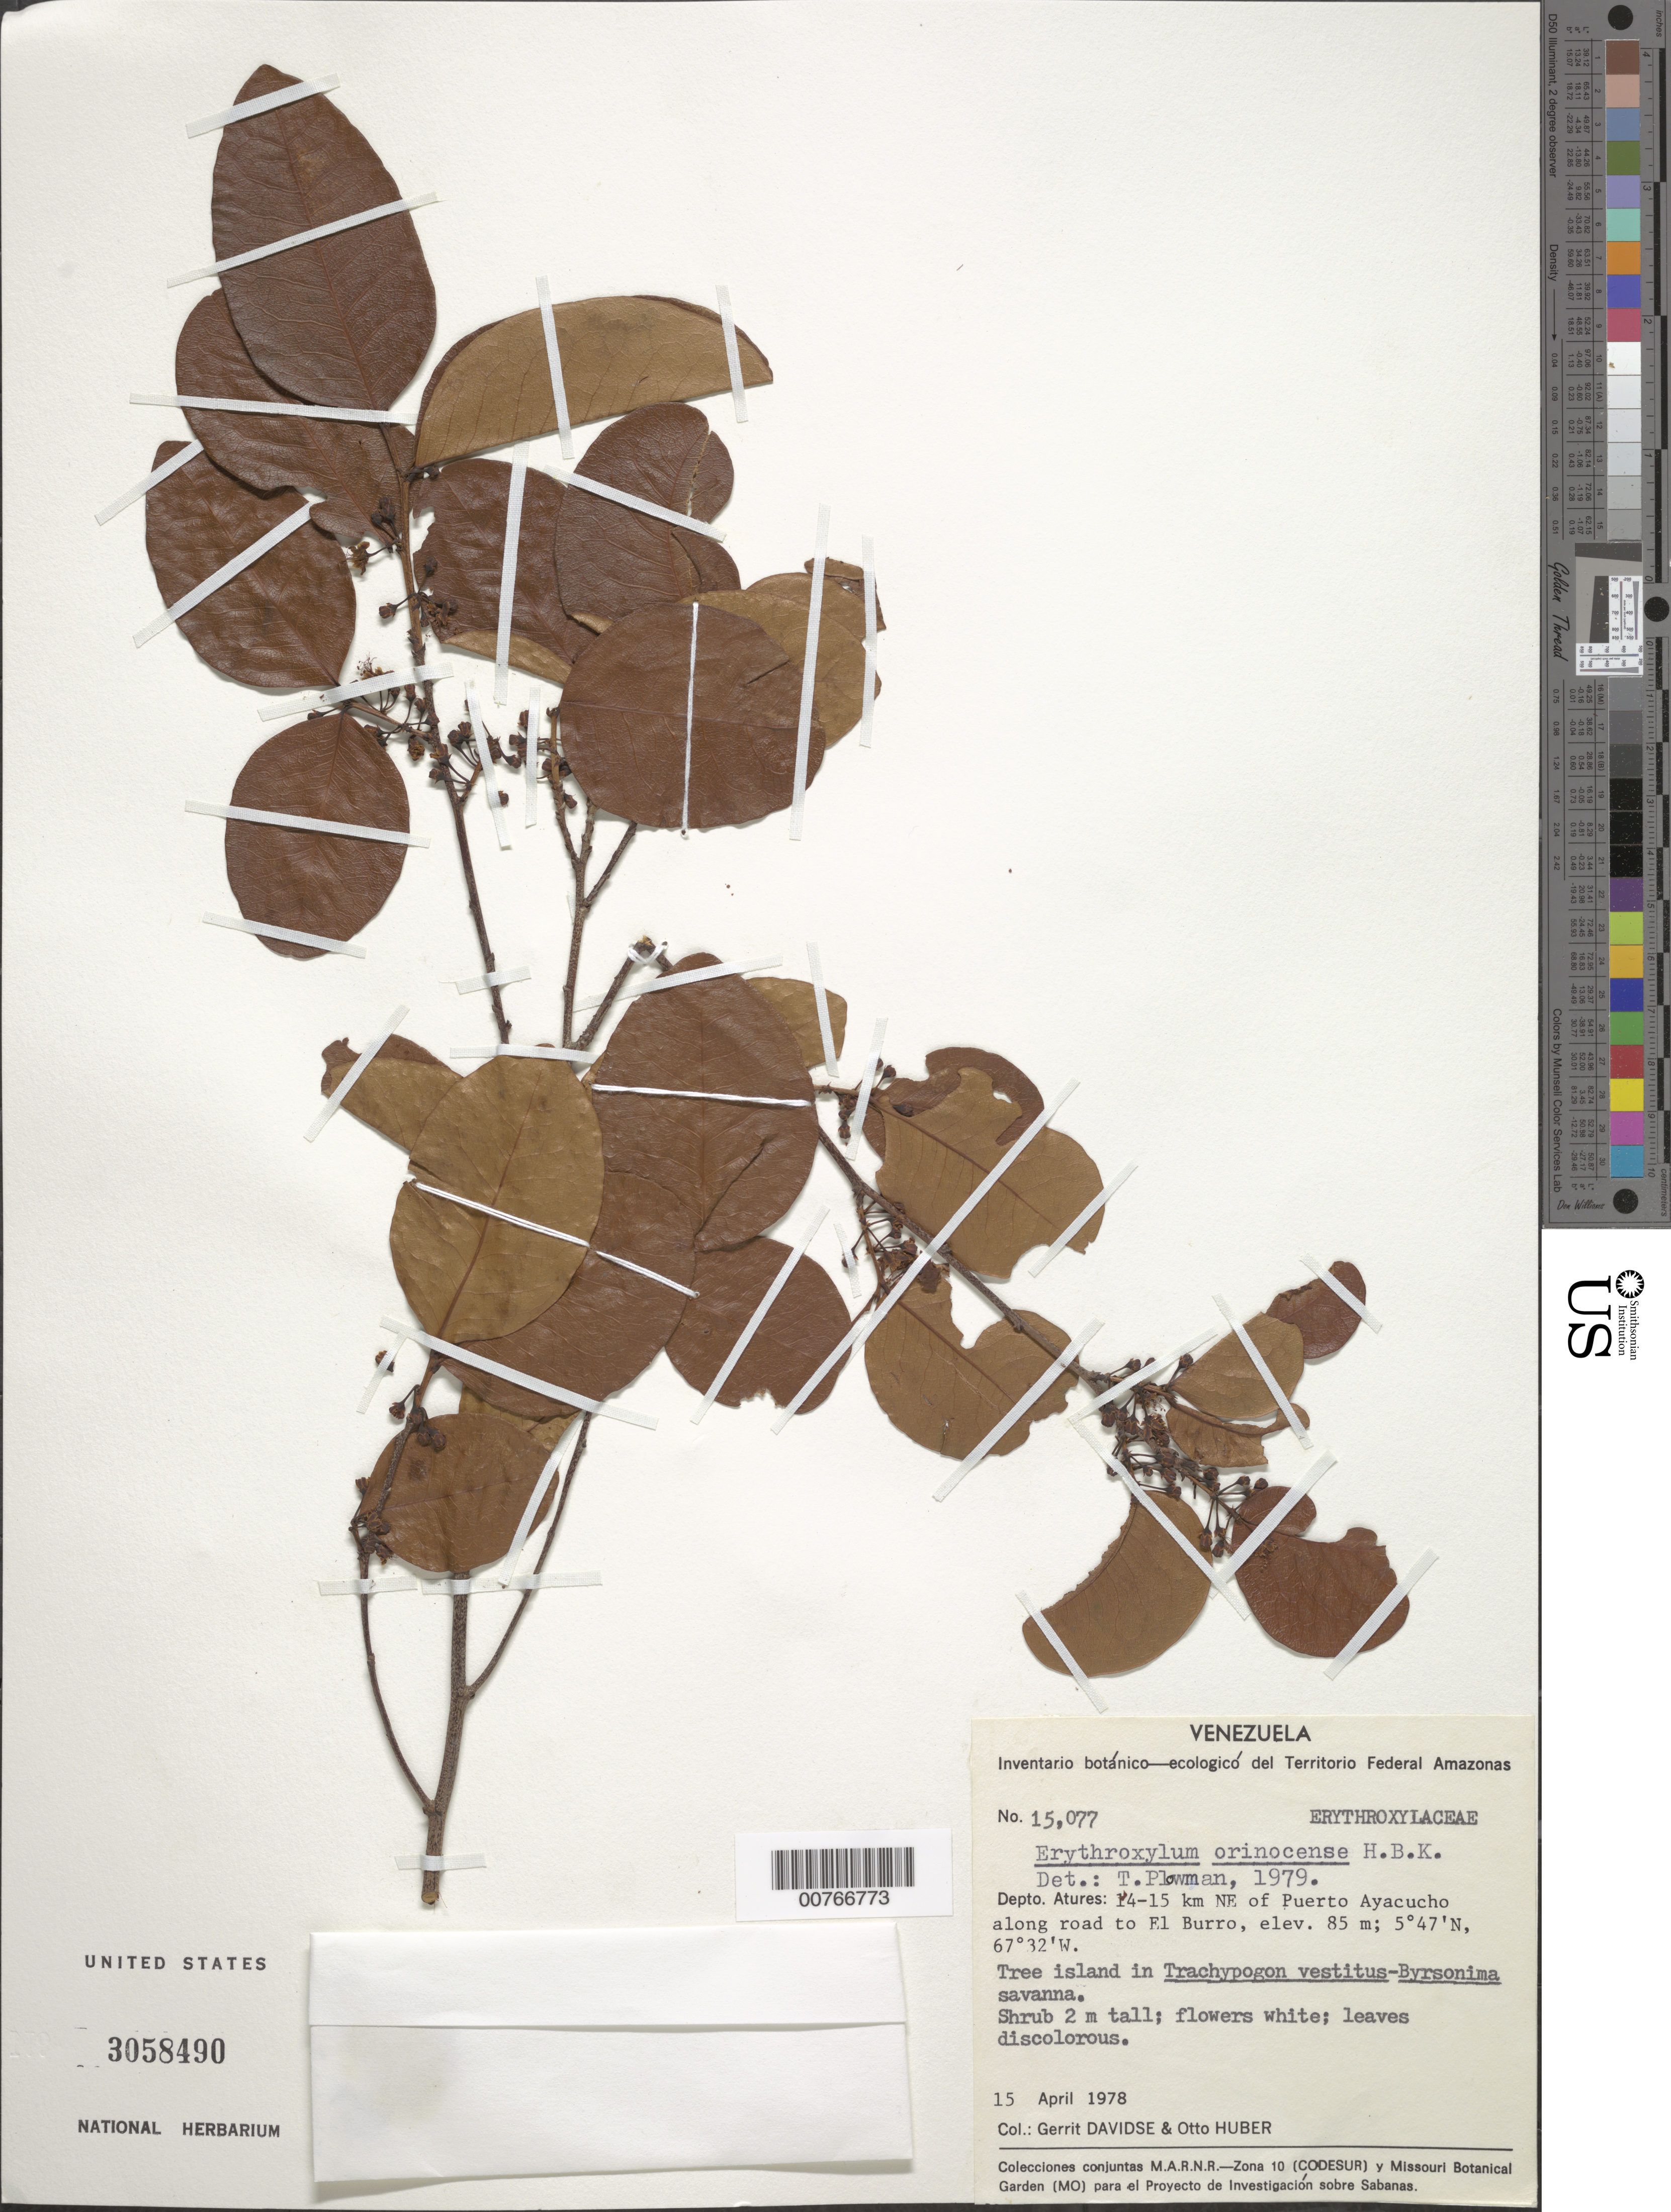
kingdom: Plantae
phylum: Tracheophyta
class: Magnoliopsida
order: Malpighiales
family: Erythroxylaceae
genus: Erythroxylum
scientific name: Erythroxylum orinocense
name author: Kunth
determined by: Plowman, Timothy C.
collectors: G. Davidse & O. Huber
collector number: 15077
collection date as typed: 15-Apr-78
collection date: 1978-04-15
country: Venezuela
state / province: Amazonas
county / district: Atures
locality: Puerto Ayacucho, 14-15 km NE of on road to El Burro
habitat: Tree island in savanna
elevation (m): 85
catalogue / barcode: US 3058490